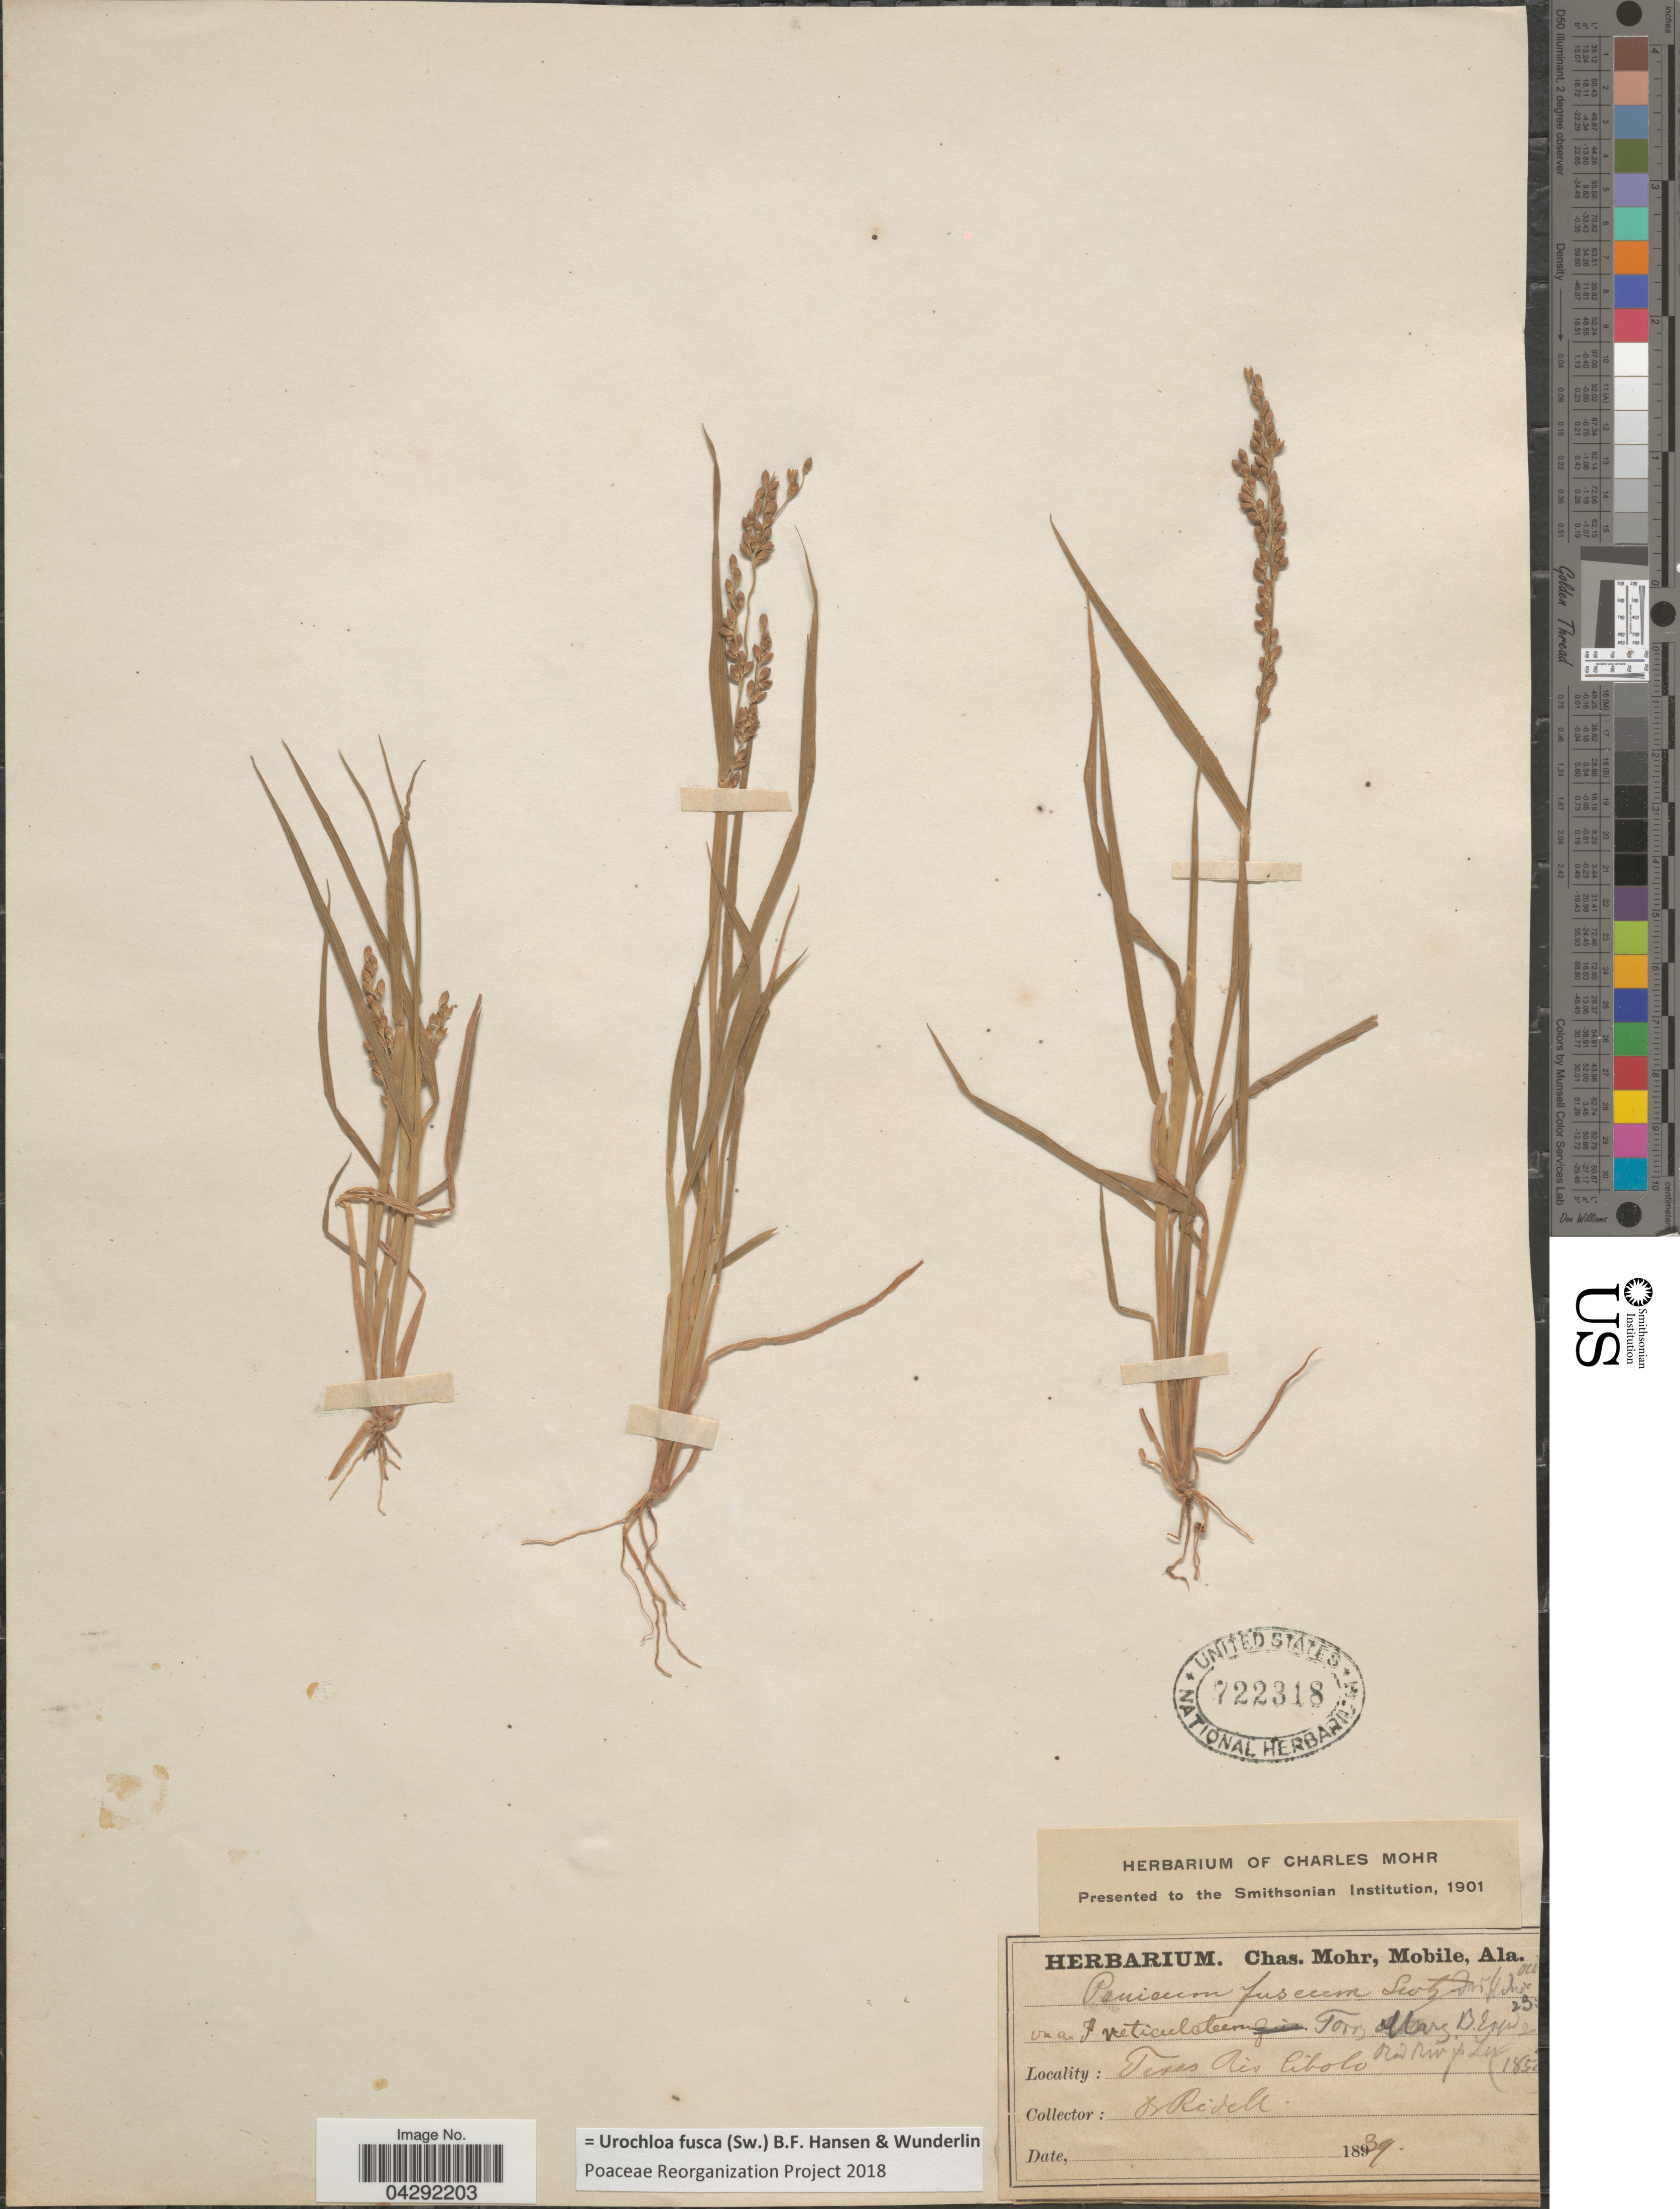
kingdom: Plantae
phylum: Tracheophyta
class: Liliopsida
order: Poales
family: Poaceae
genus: Urochloa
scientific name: Urochloa fusca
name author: (Sw.) B.F. Hansen & Wunderlin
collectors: -. Ridell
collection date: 1839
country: United States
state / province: Texas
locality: Rio Cibolo.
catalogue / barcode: US 722318